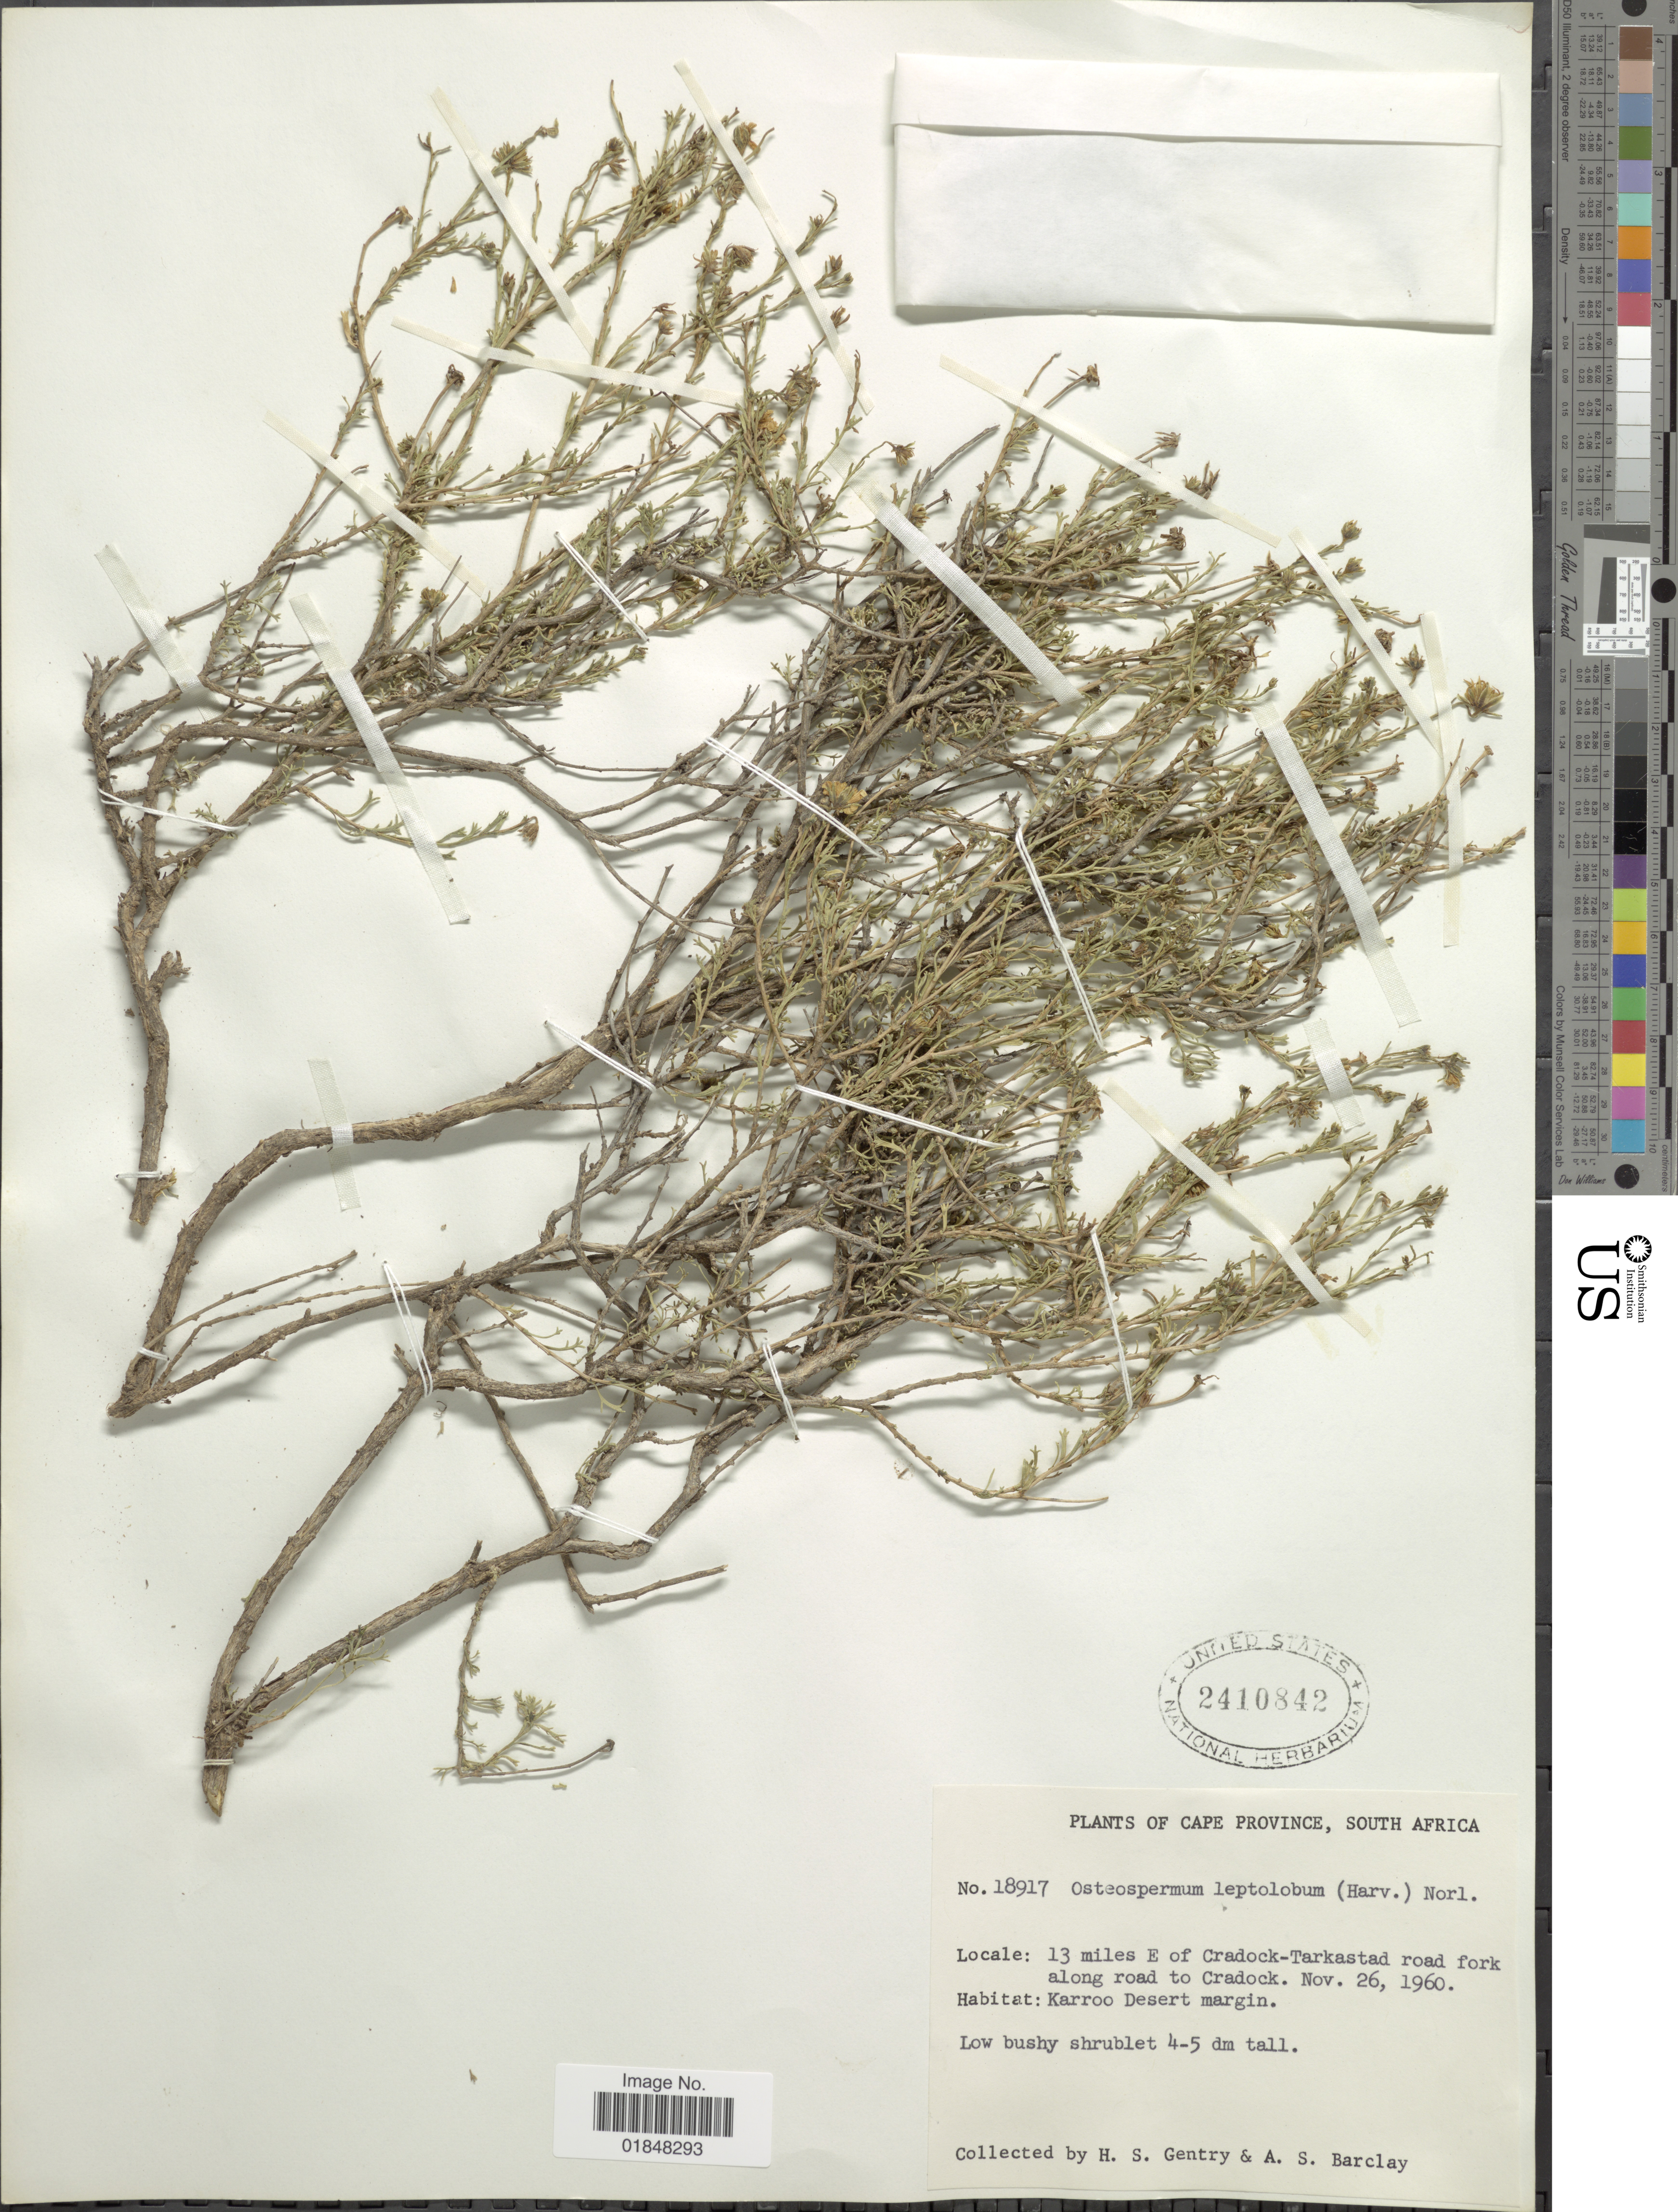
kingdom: Plantae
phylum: Tracheophyta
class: Magnoliopsida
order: Asterales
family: Asteraceae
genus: Osteospermum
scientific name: Osteospermum leptolobum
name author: (Harv.) Norl.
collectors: H. S. Gentry & A. S. Barclay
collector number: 18917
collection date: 1960-11-26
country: South Africa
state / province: Eastern Cape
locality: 13 miles E of Cradock-Tarkastad road fork along road to Cradock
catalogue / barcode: US 2410842